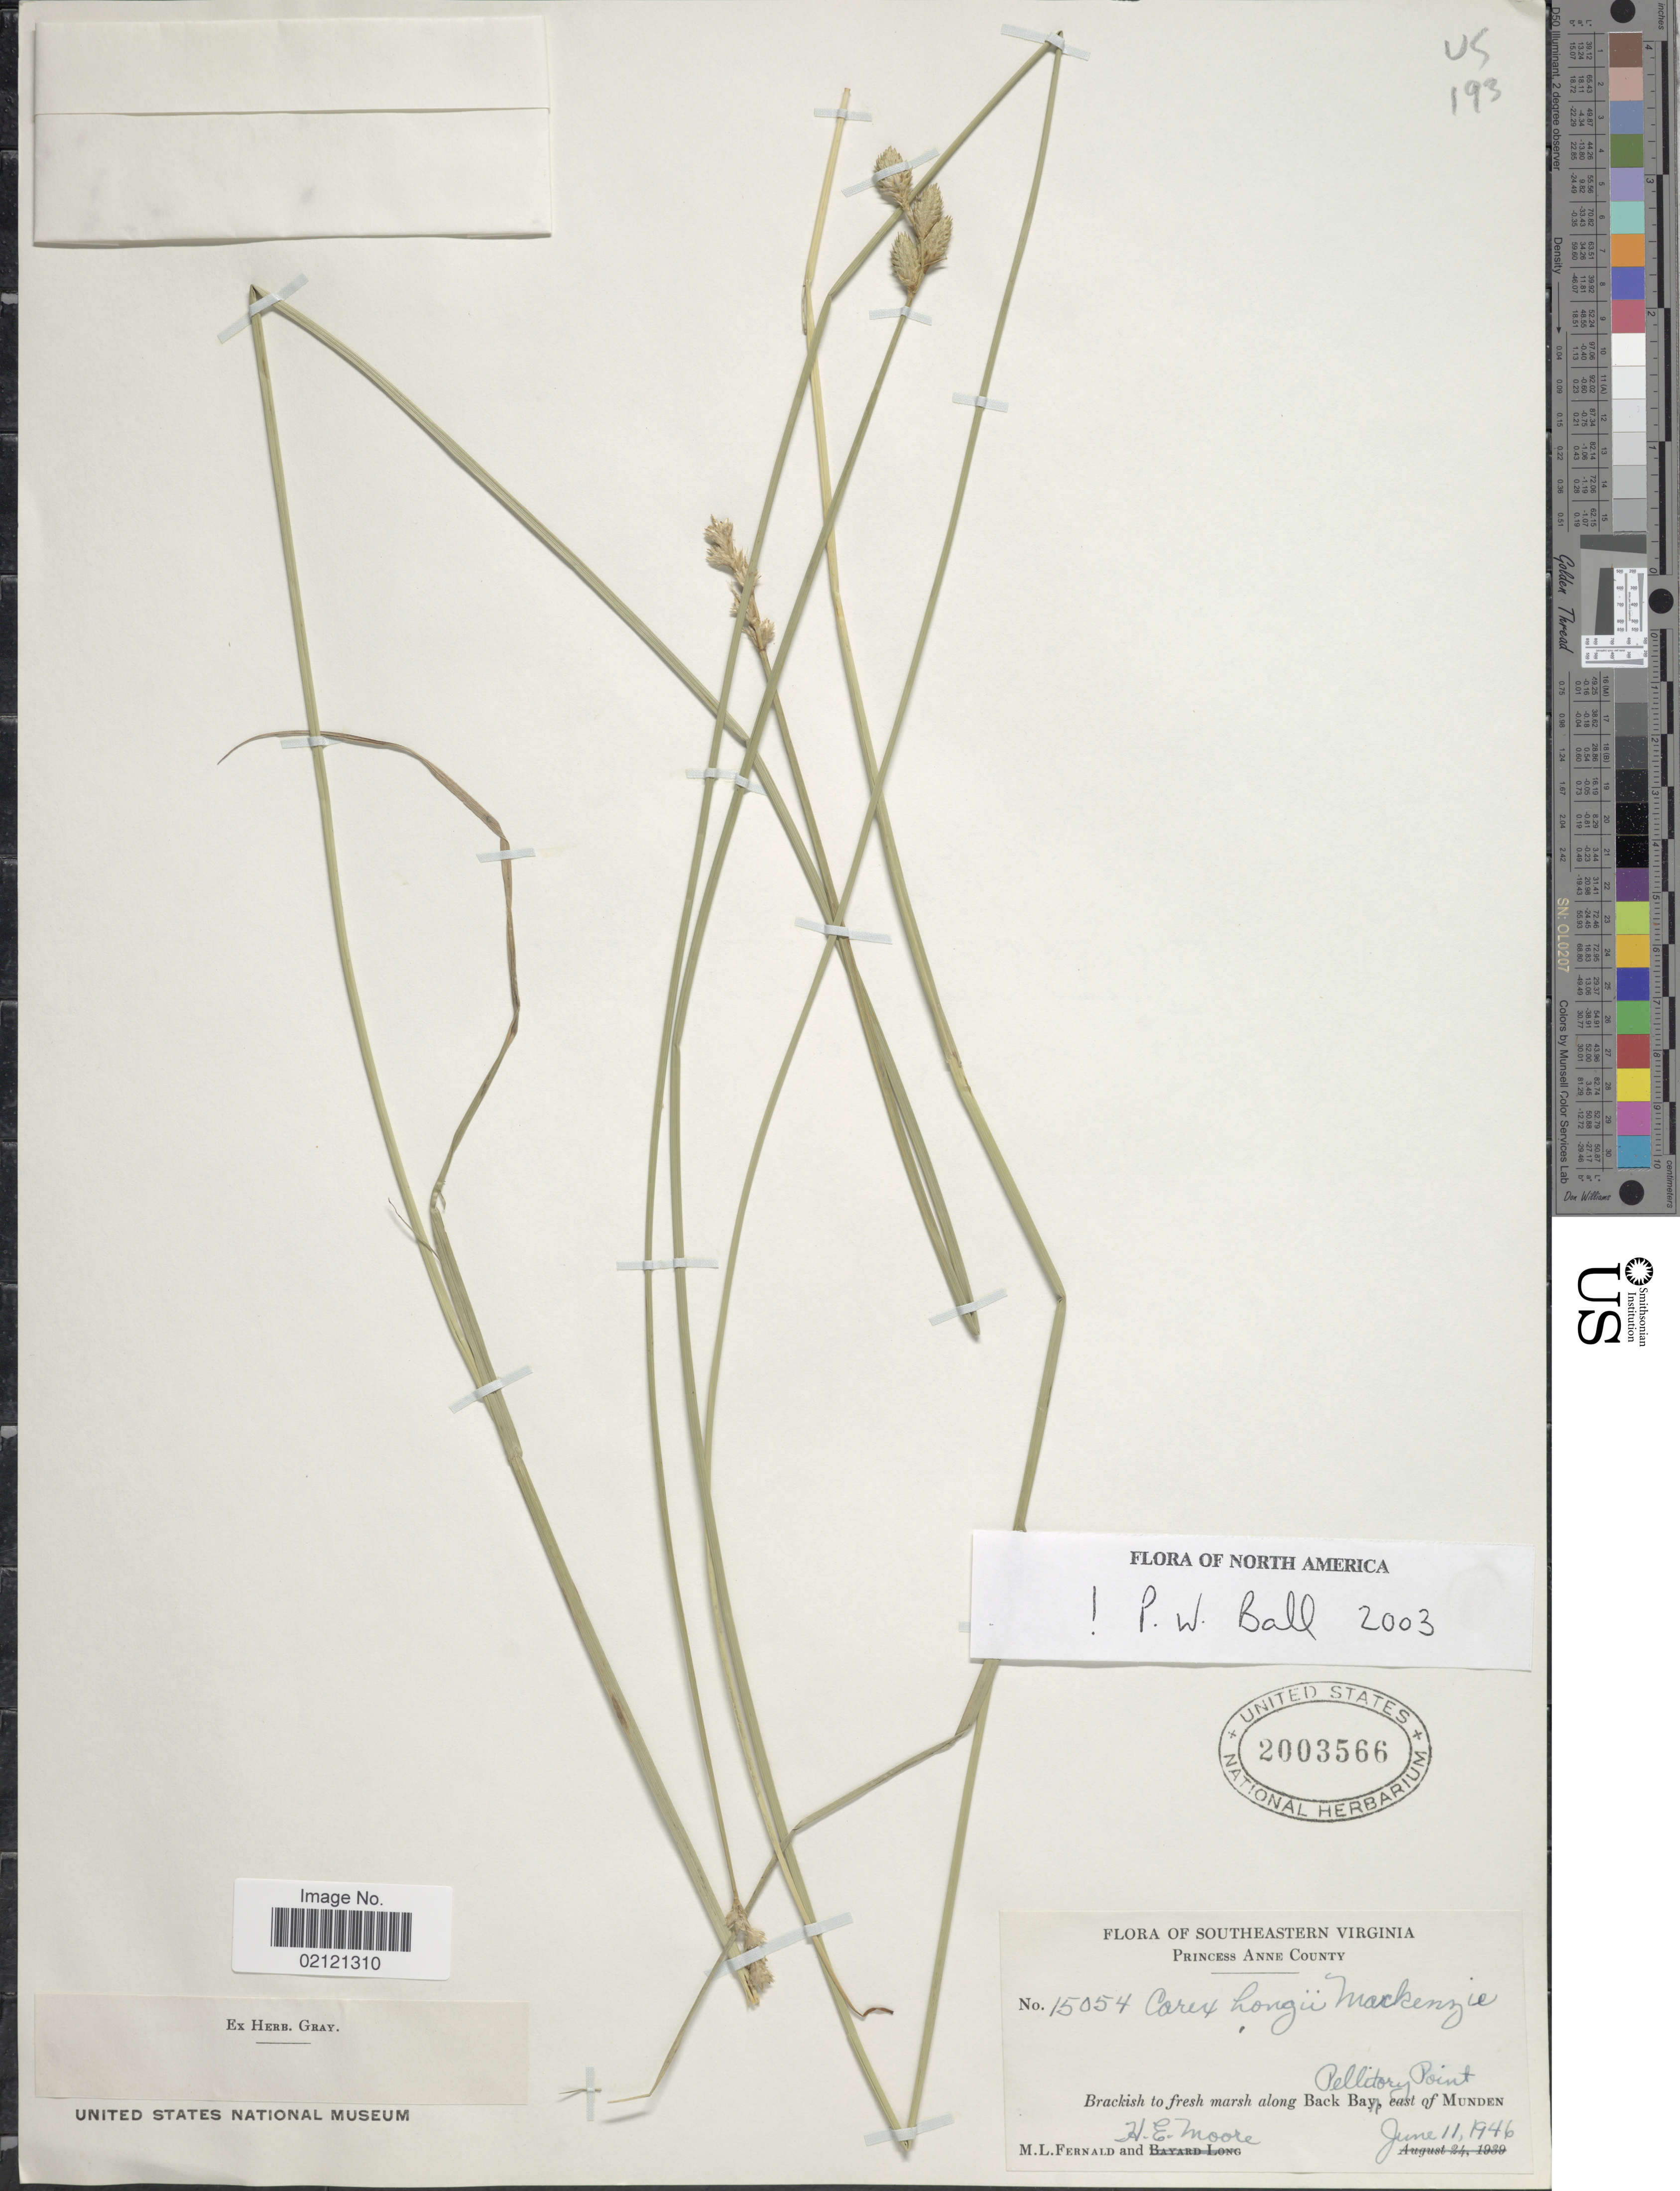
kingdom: Plantae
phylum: Tracheophyta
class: Liliopsida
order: Poales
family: Cyperaceae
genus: Carex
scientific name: Carex longii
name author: Mack.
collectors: M. L. Fernald & H. Moore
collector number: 15054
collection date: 1946-06-11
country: United States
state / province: Virginia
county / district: City of Virginia Beach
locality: Southeastern Virginia, Princess Anne (=historic county name) County, Brackish to fresh marsh along Back Bay, Pellitory Point, East of Munden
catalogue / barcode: US 2003566